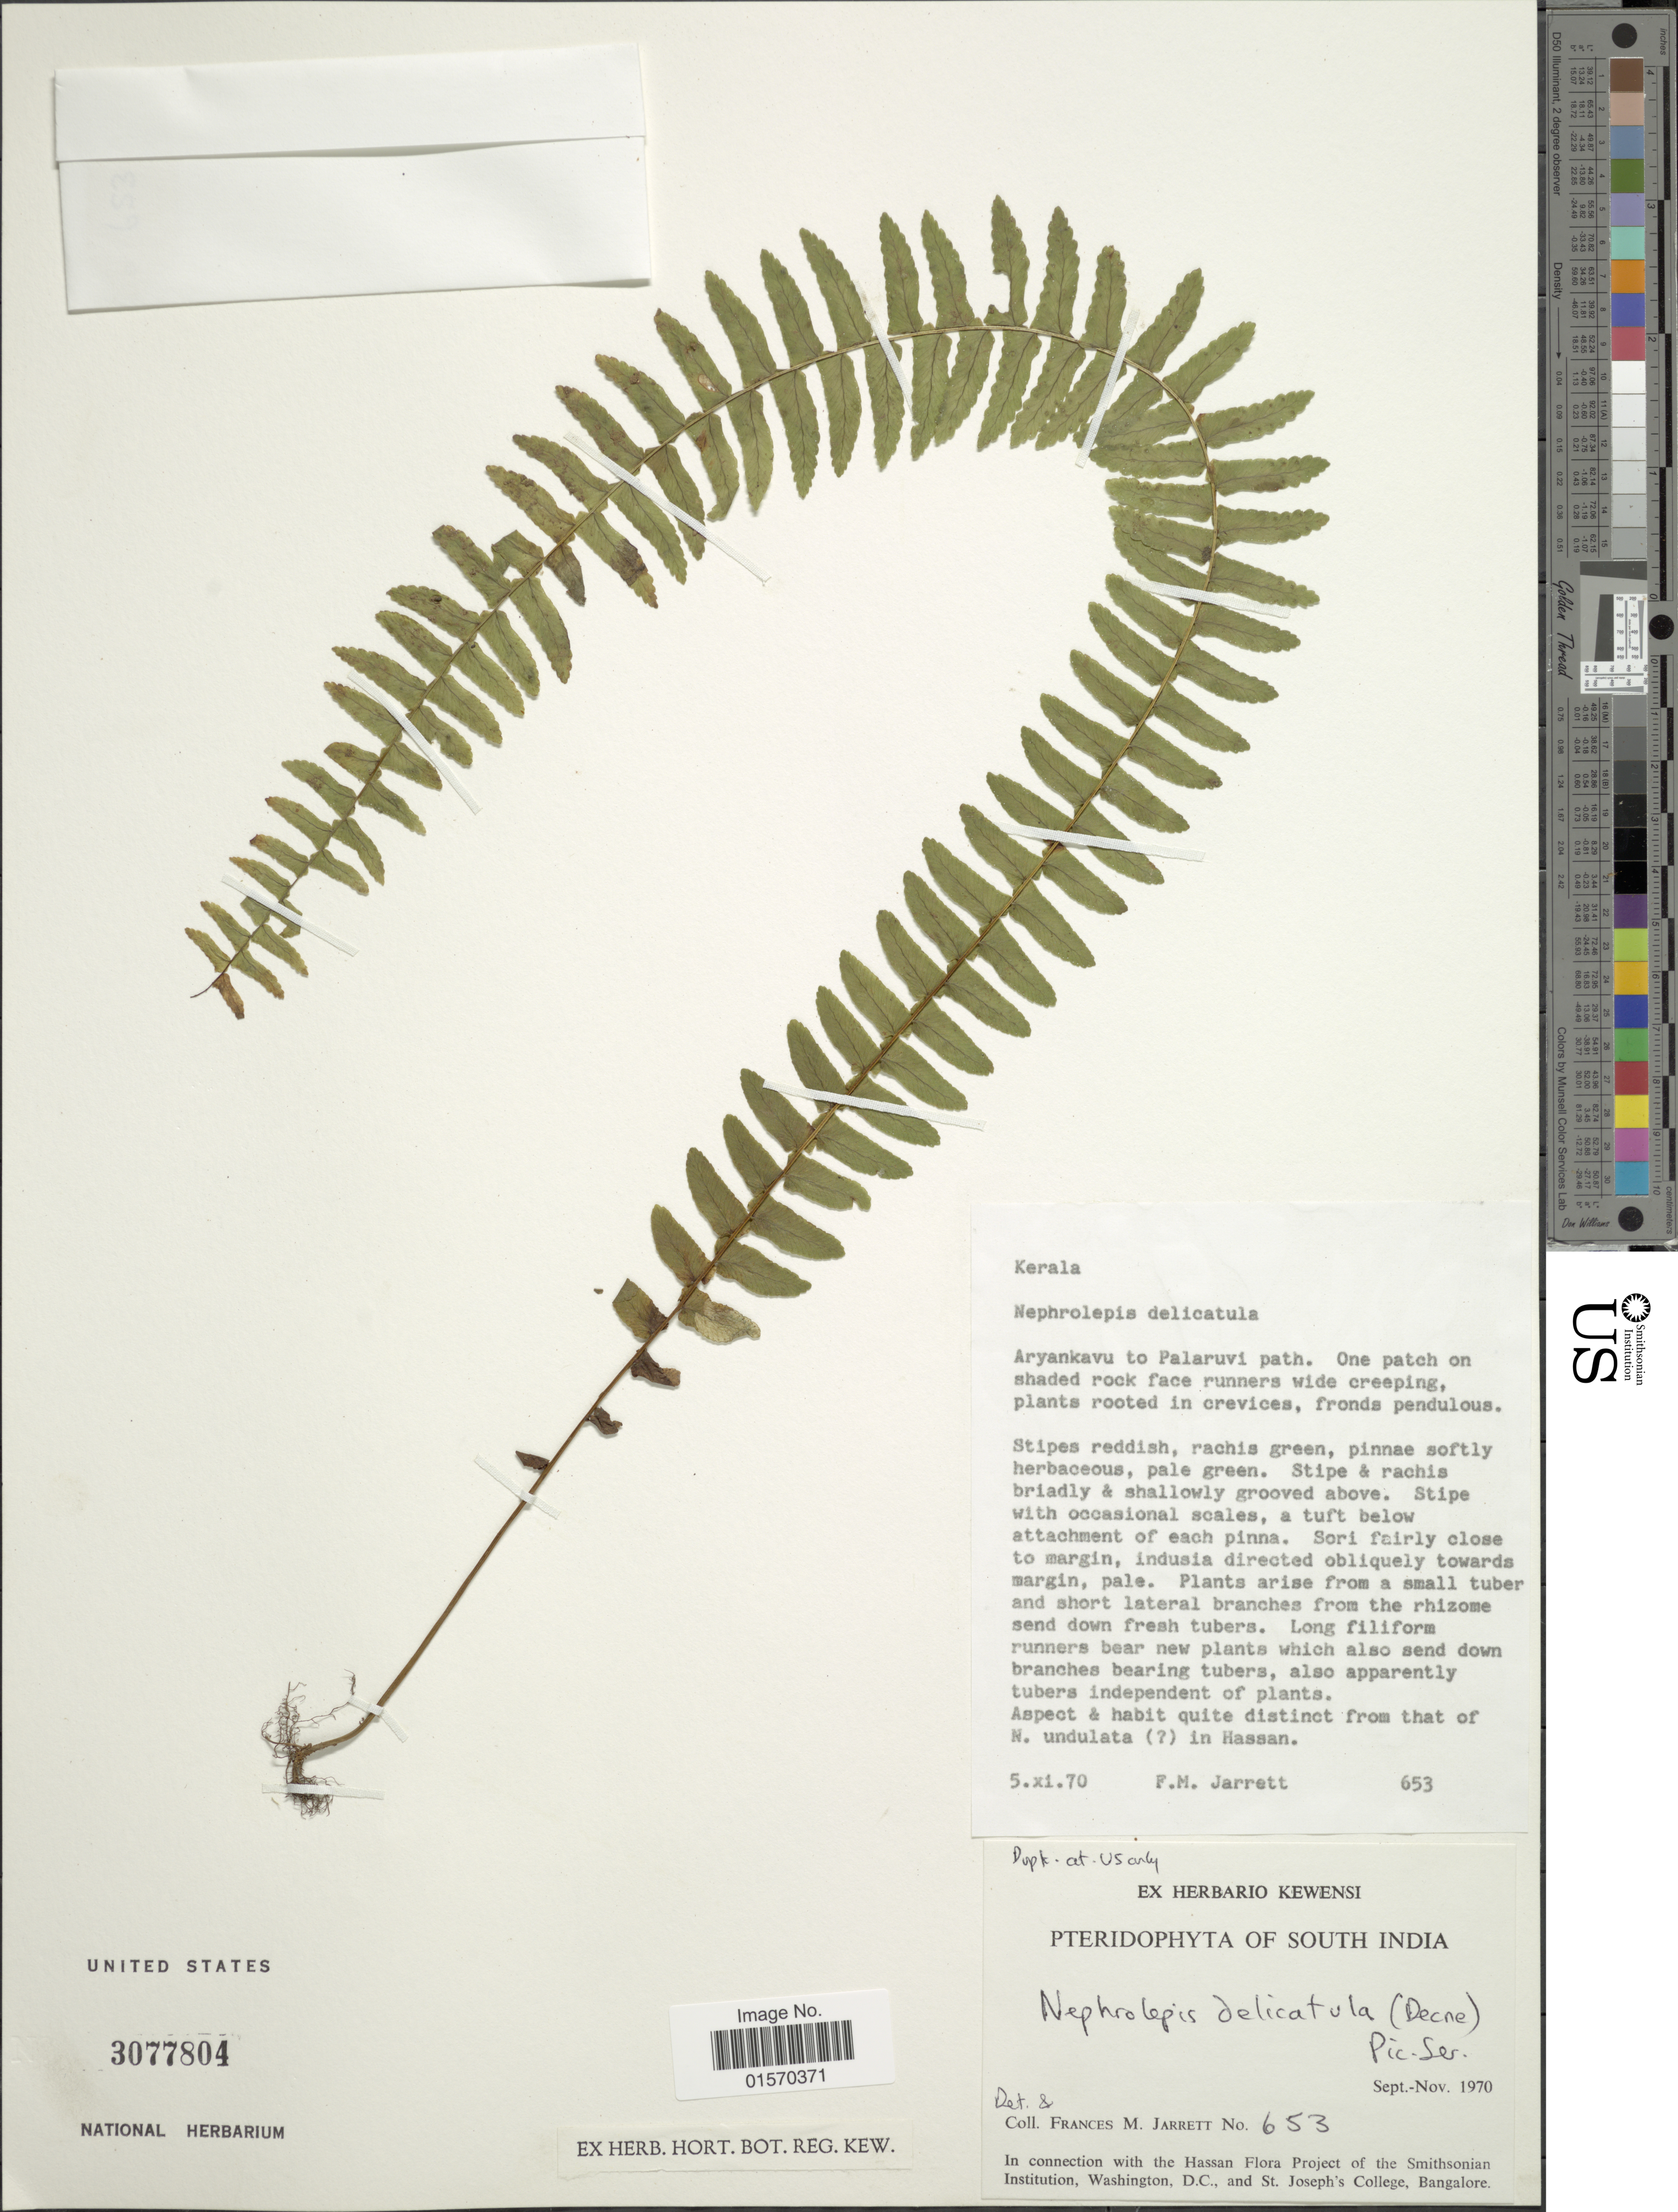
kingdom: Plantae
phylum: Tracheophyta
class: Polypodiopsida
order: Polypodiales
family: Nephrolepidaceae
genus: Nephrolepis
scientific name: Nephrolepis undulata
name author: J. Sm.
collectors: F. M. Jarrett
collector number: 653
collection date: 1970-11-05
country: India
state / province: Kerala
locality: South India. Aryankavu to Palaruvi path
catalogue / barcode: US 3077804